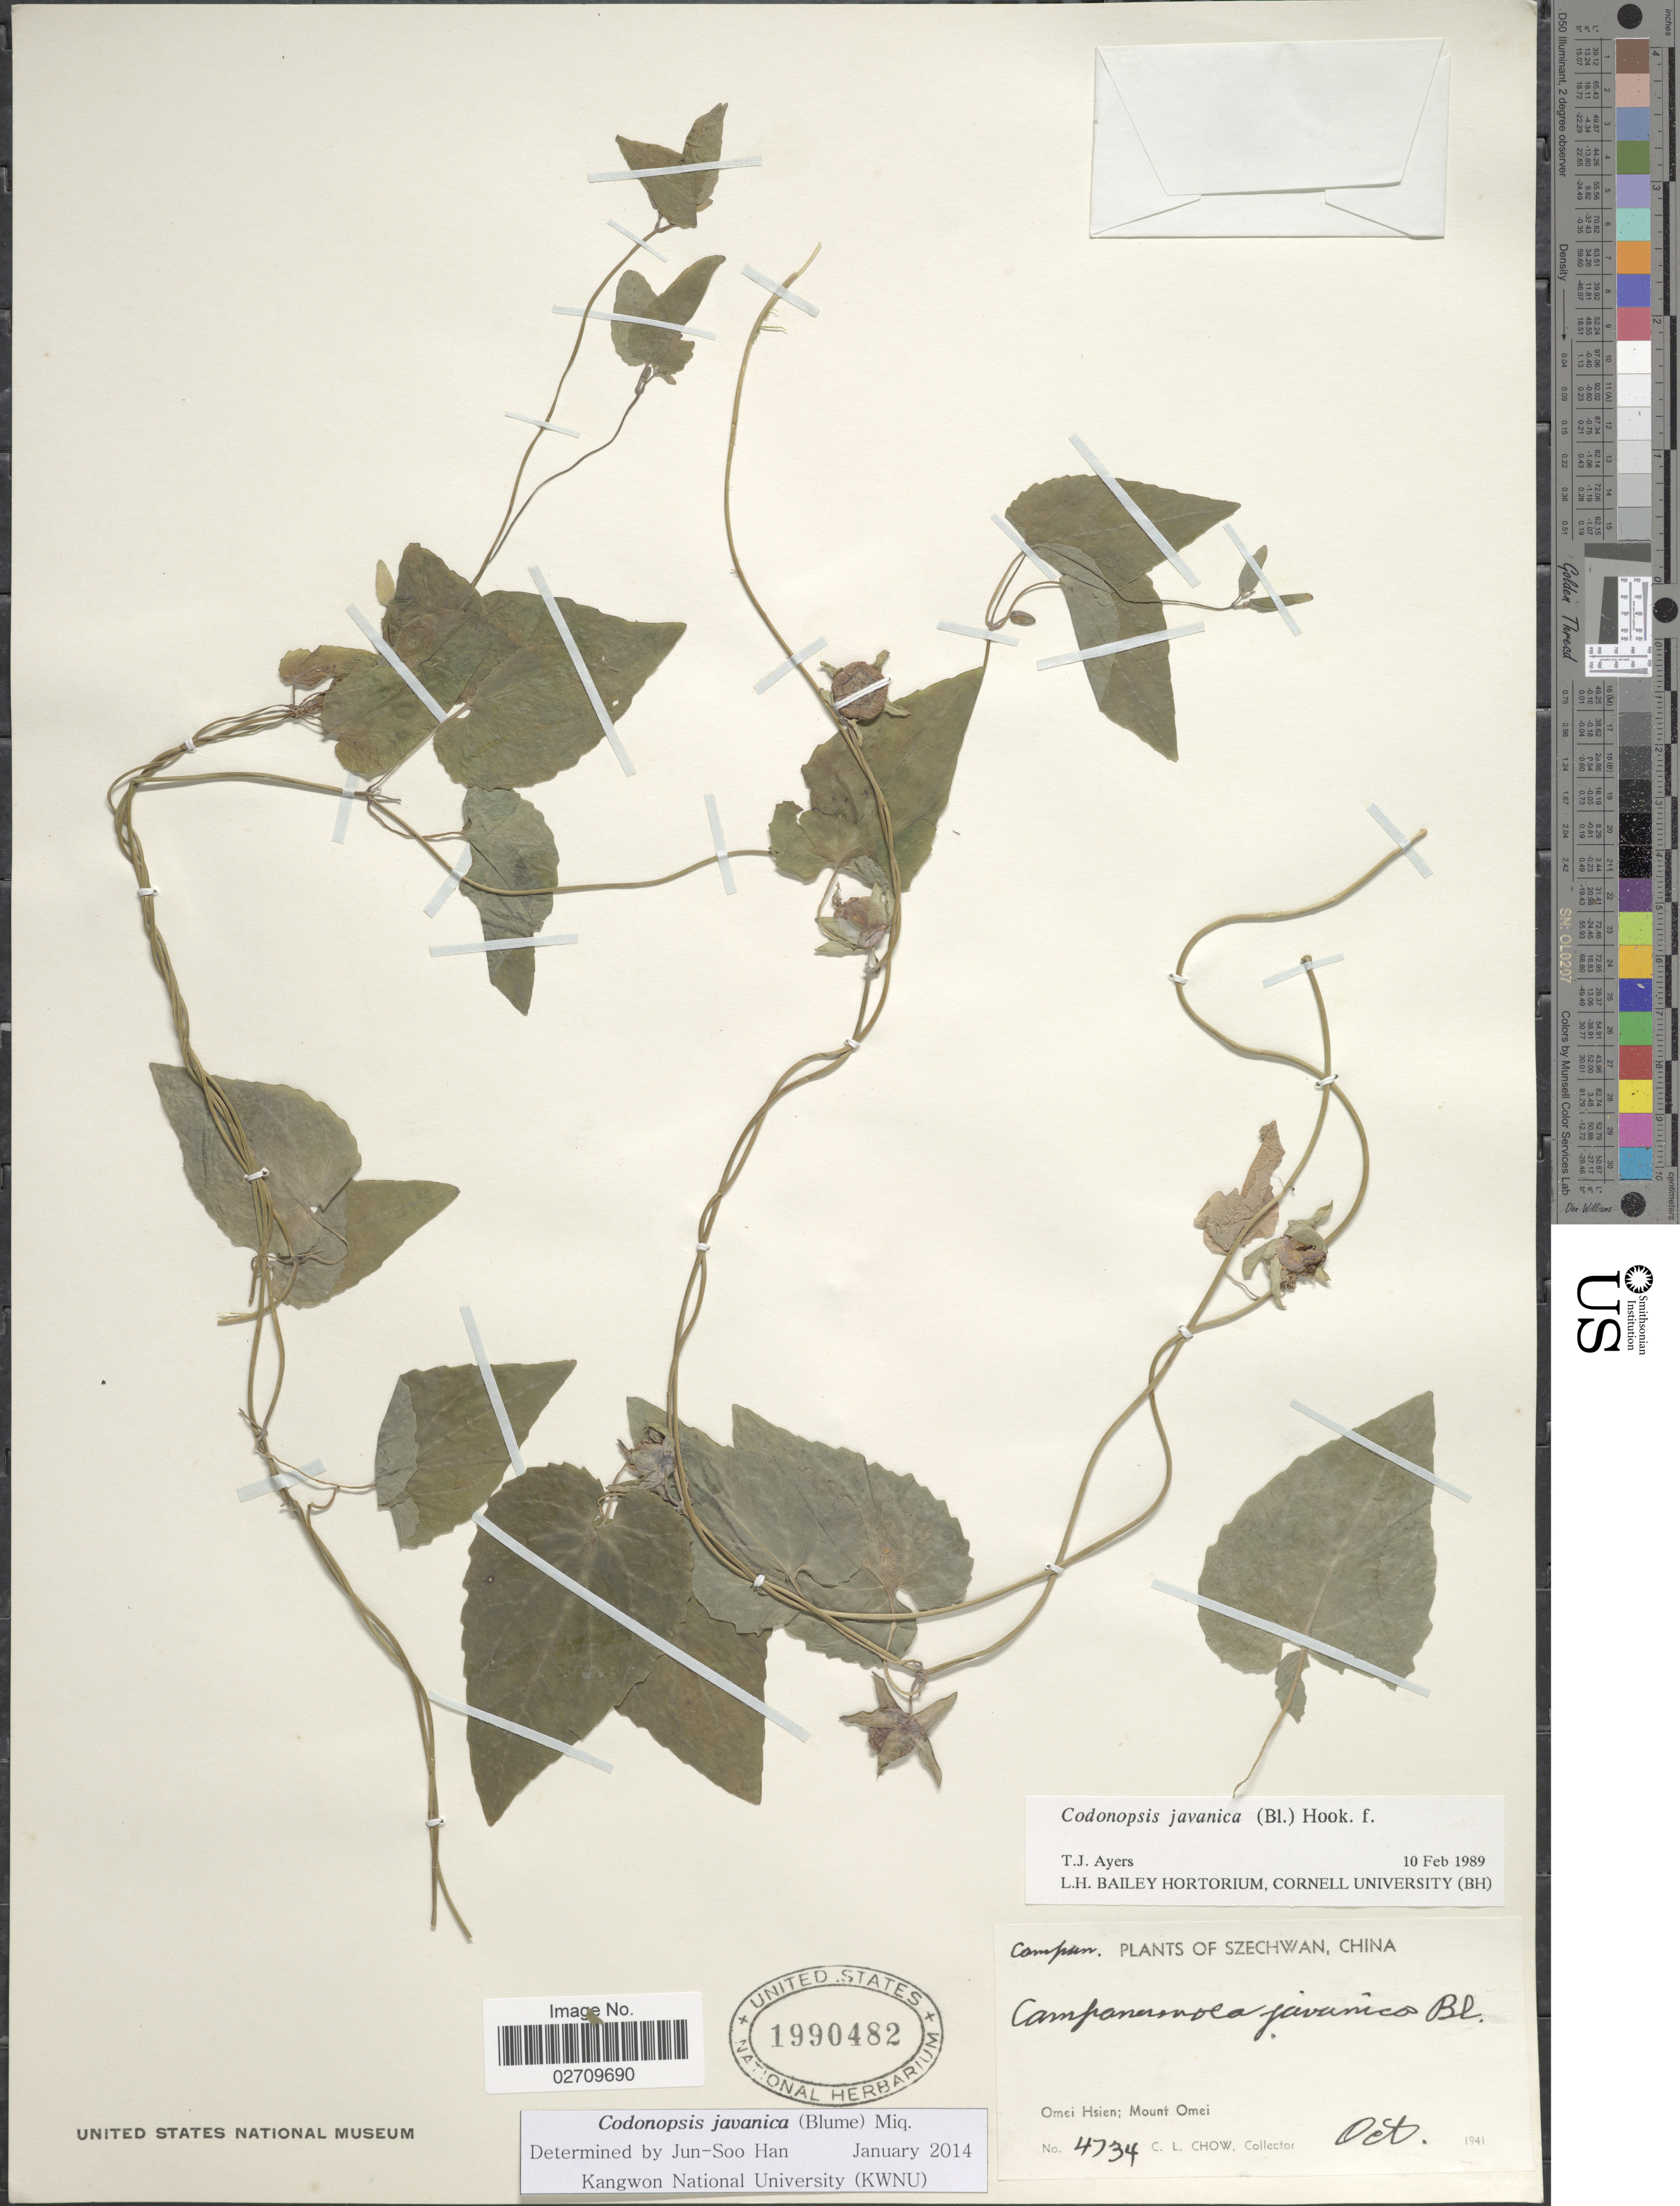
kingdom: Plantae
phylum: Tracheophyta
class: Magnoliopsida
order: Asterales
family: Campanulaceae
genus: Codonopsis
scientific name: Codonopsis javanica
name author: (Blume) Hook. f. & Thomson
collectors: C. Chow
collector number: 4734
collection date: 1941-10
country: China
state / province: Sichuan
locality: Omei Hsien: Mount Omei. Szechwan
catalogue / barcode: US 1990482